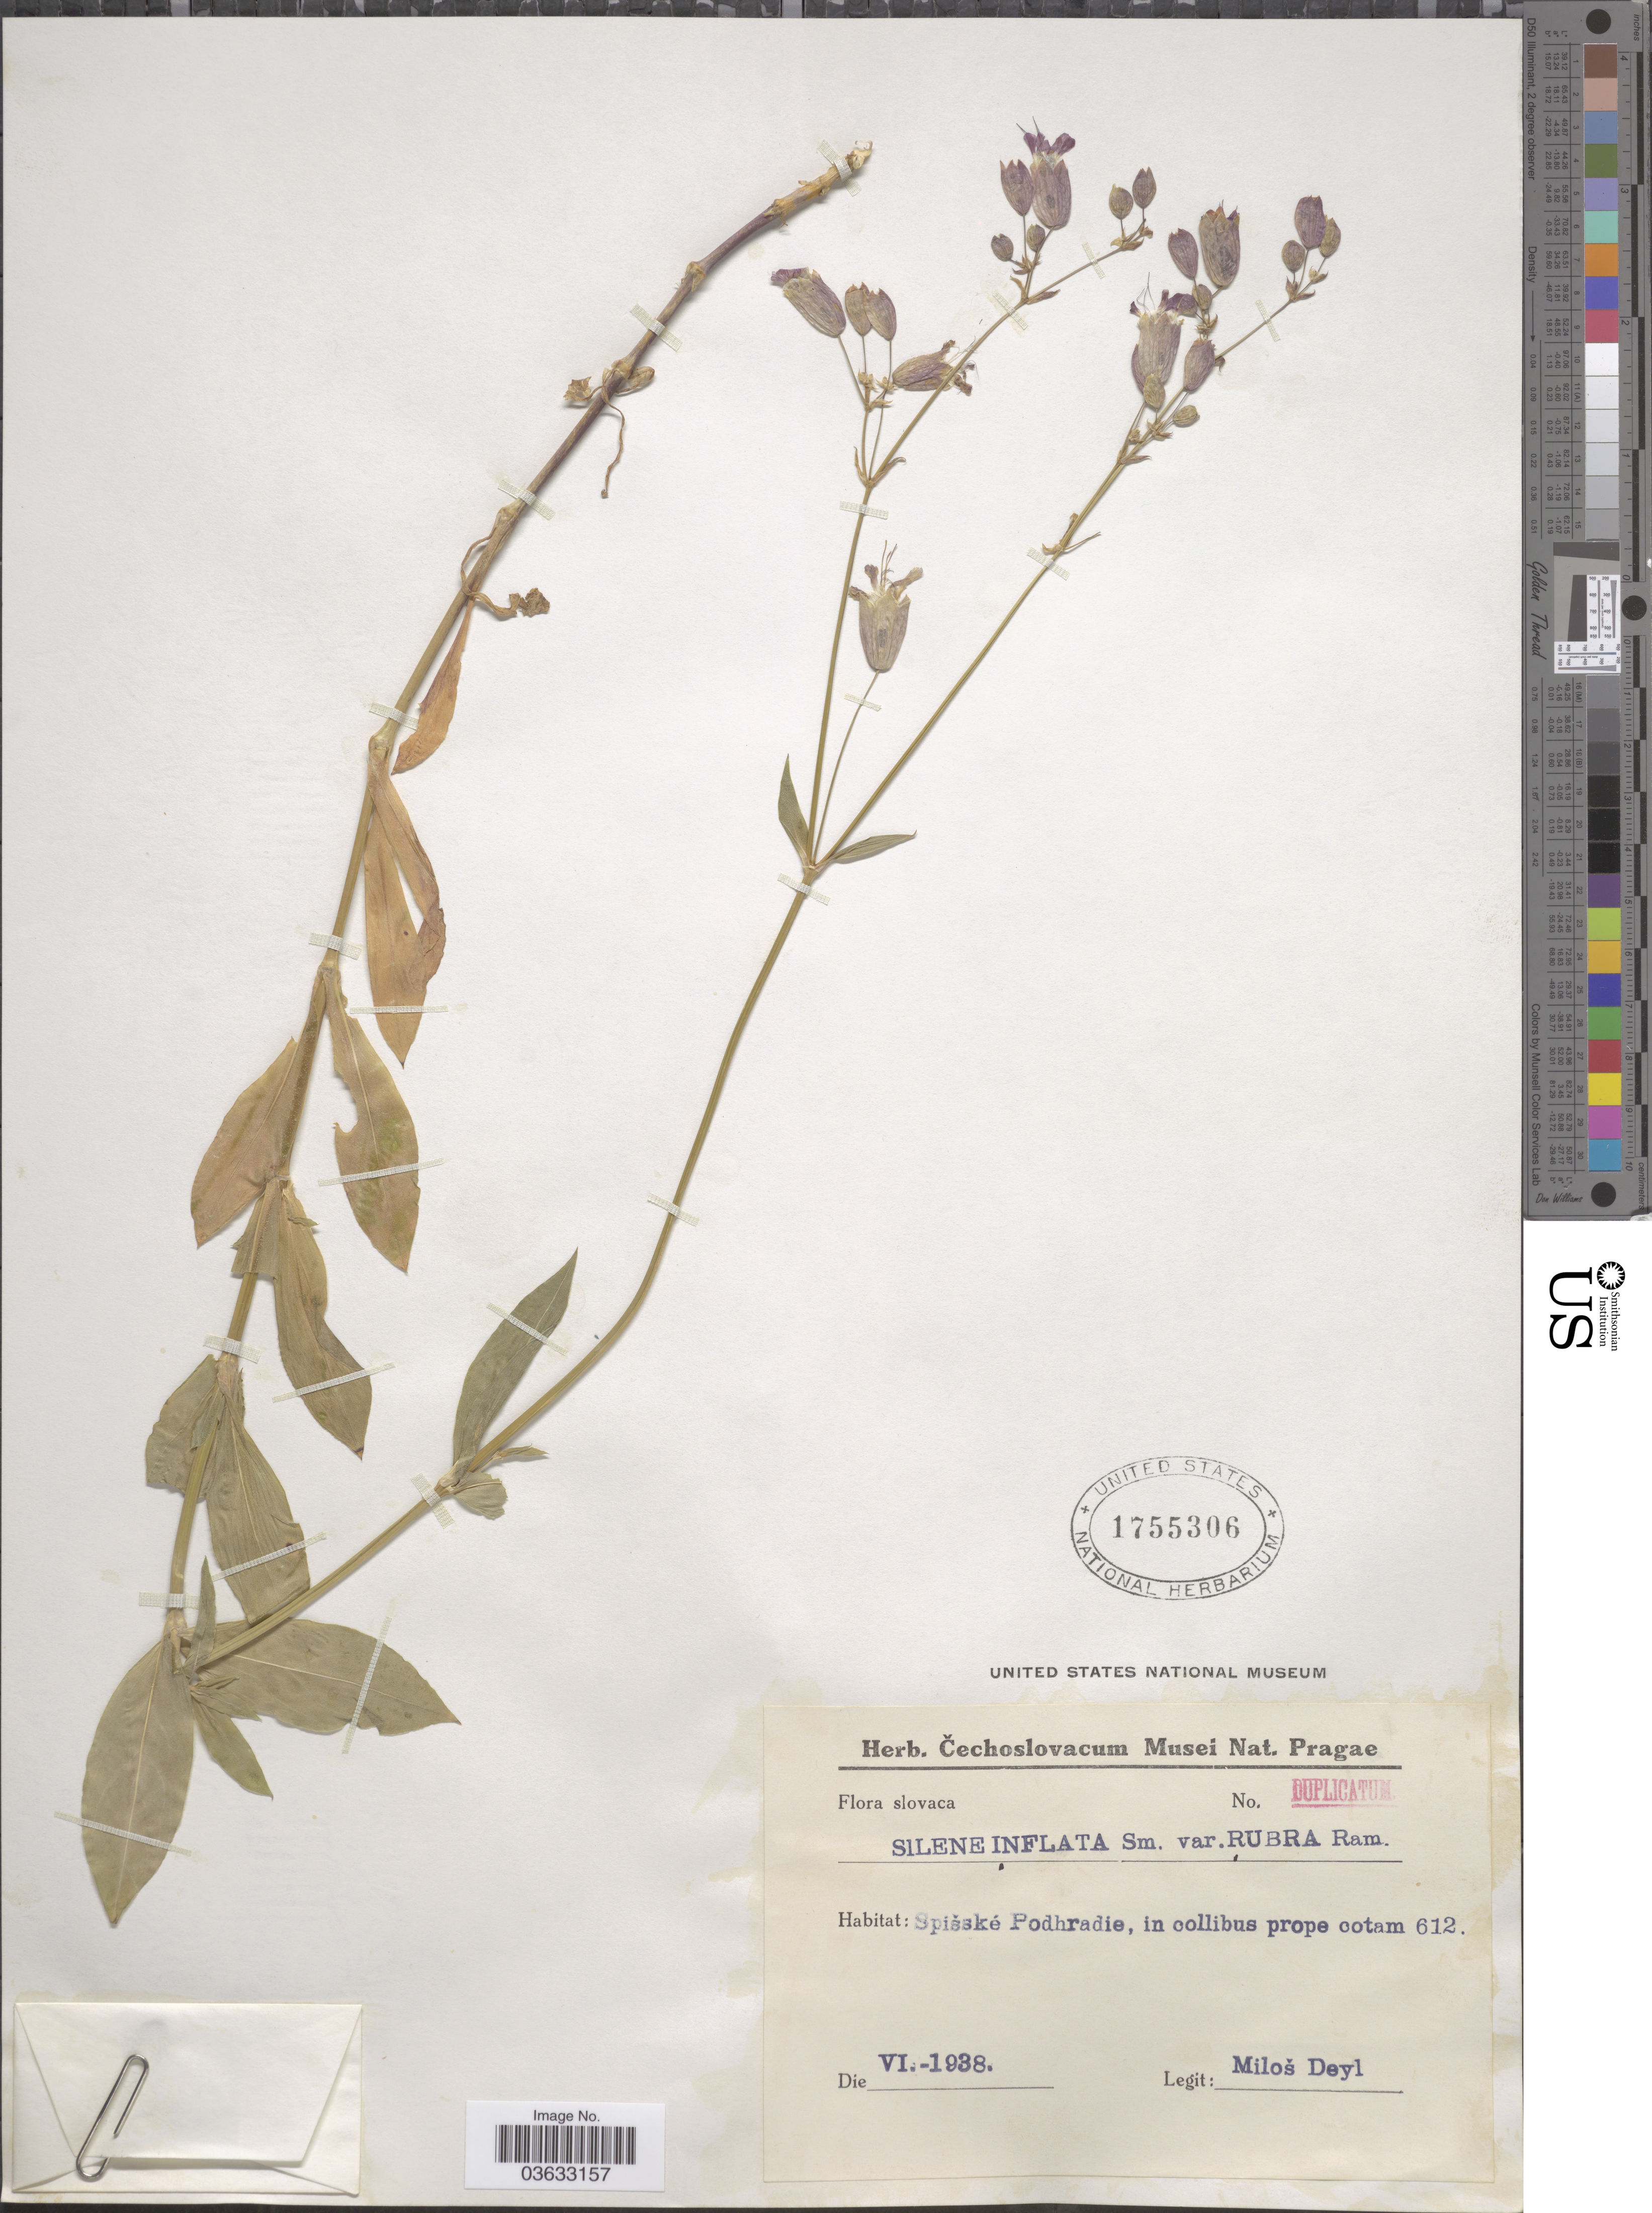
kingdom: Plantae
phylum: Tracheophyta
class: Magnoliopsida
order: Caryophyllales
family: Caryophyllaceae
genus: Silene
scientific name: Silene inflata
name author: Sm.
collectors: M. Deyl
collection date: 1938-06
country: Czechia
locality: Spišké Podhradie, in collibus prope cotam 612.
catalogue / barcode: US 1755306